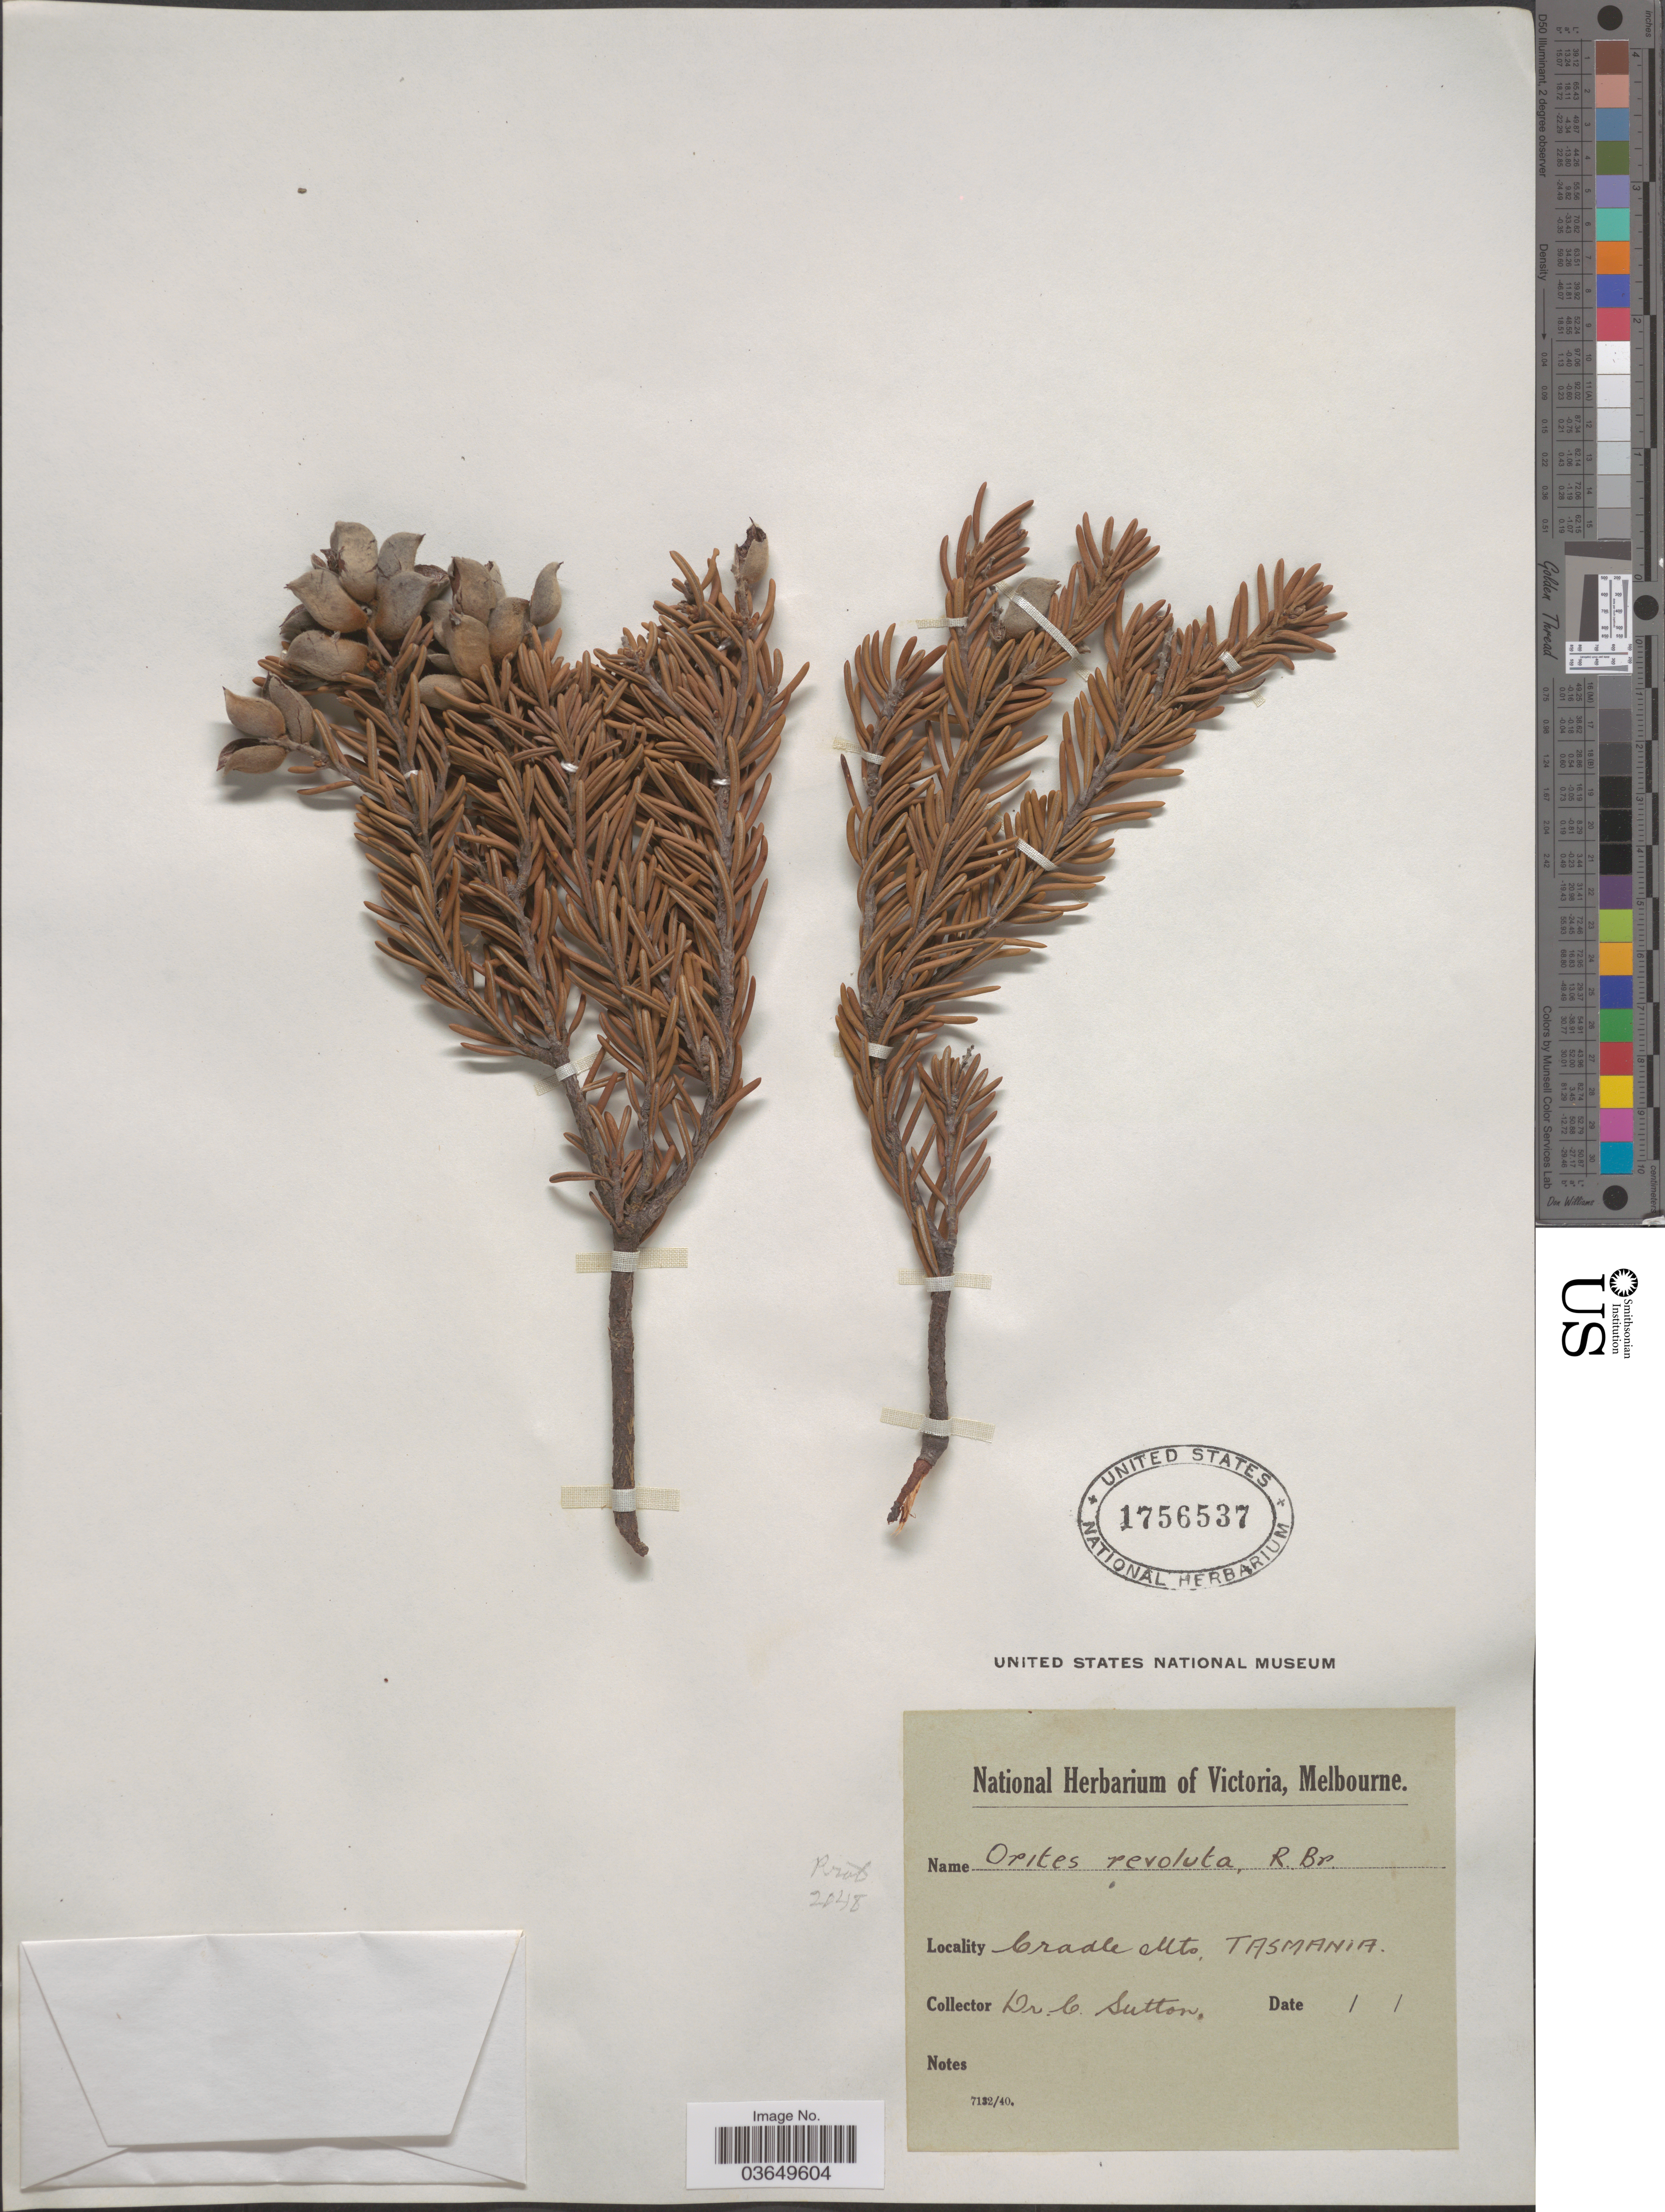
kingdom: Plantae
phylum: Tracheophyta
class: Magnoliopsida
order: Proteales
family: Proteaceae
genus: Orites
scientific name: Orites revolutus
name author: R. Br.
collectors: C. Sutton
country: Australia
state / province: Tasmania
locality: Cradle Mts.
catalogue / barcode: US 1756537